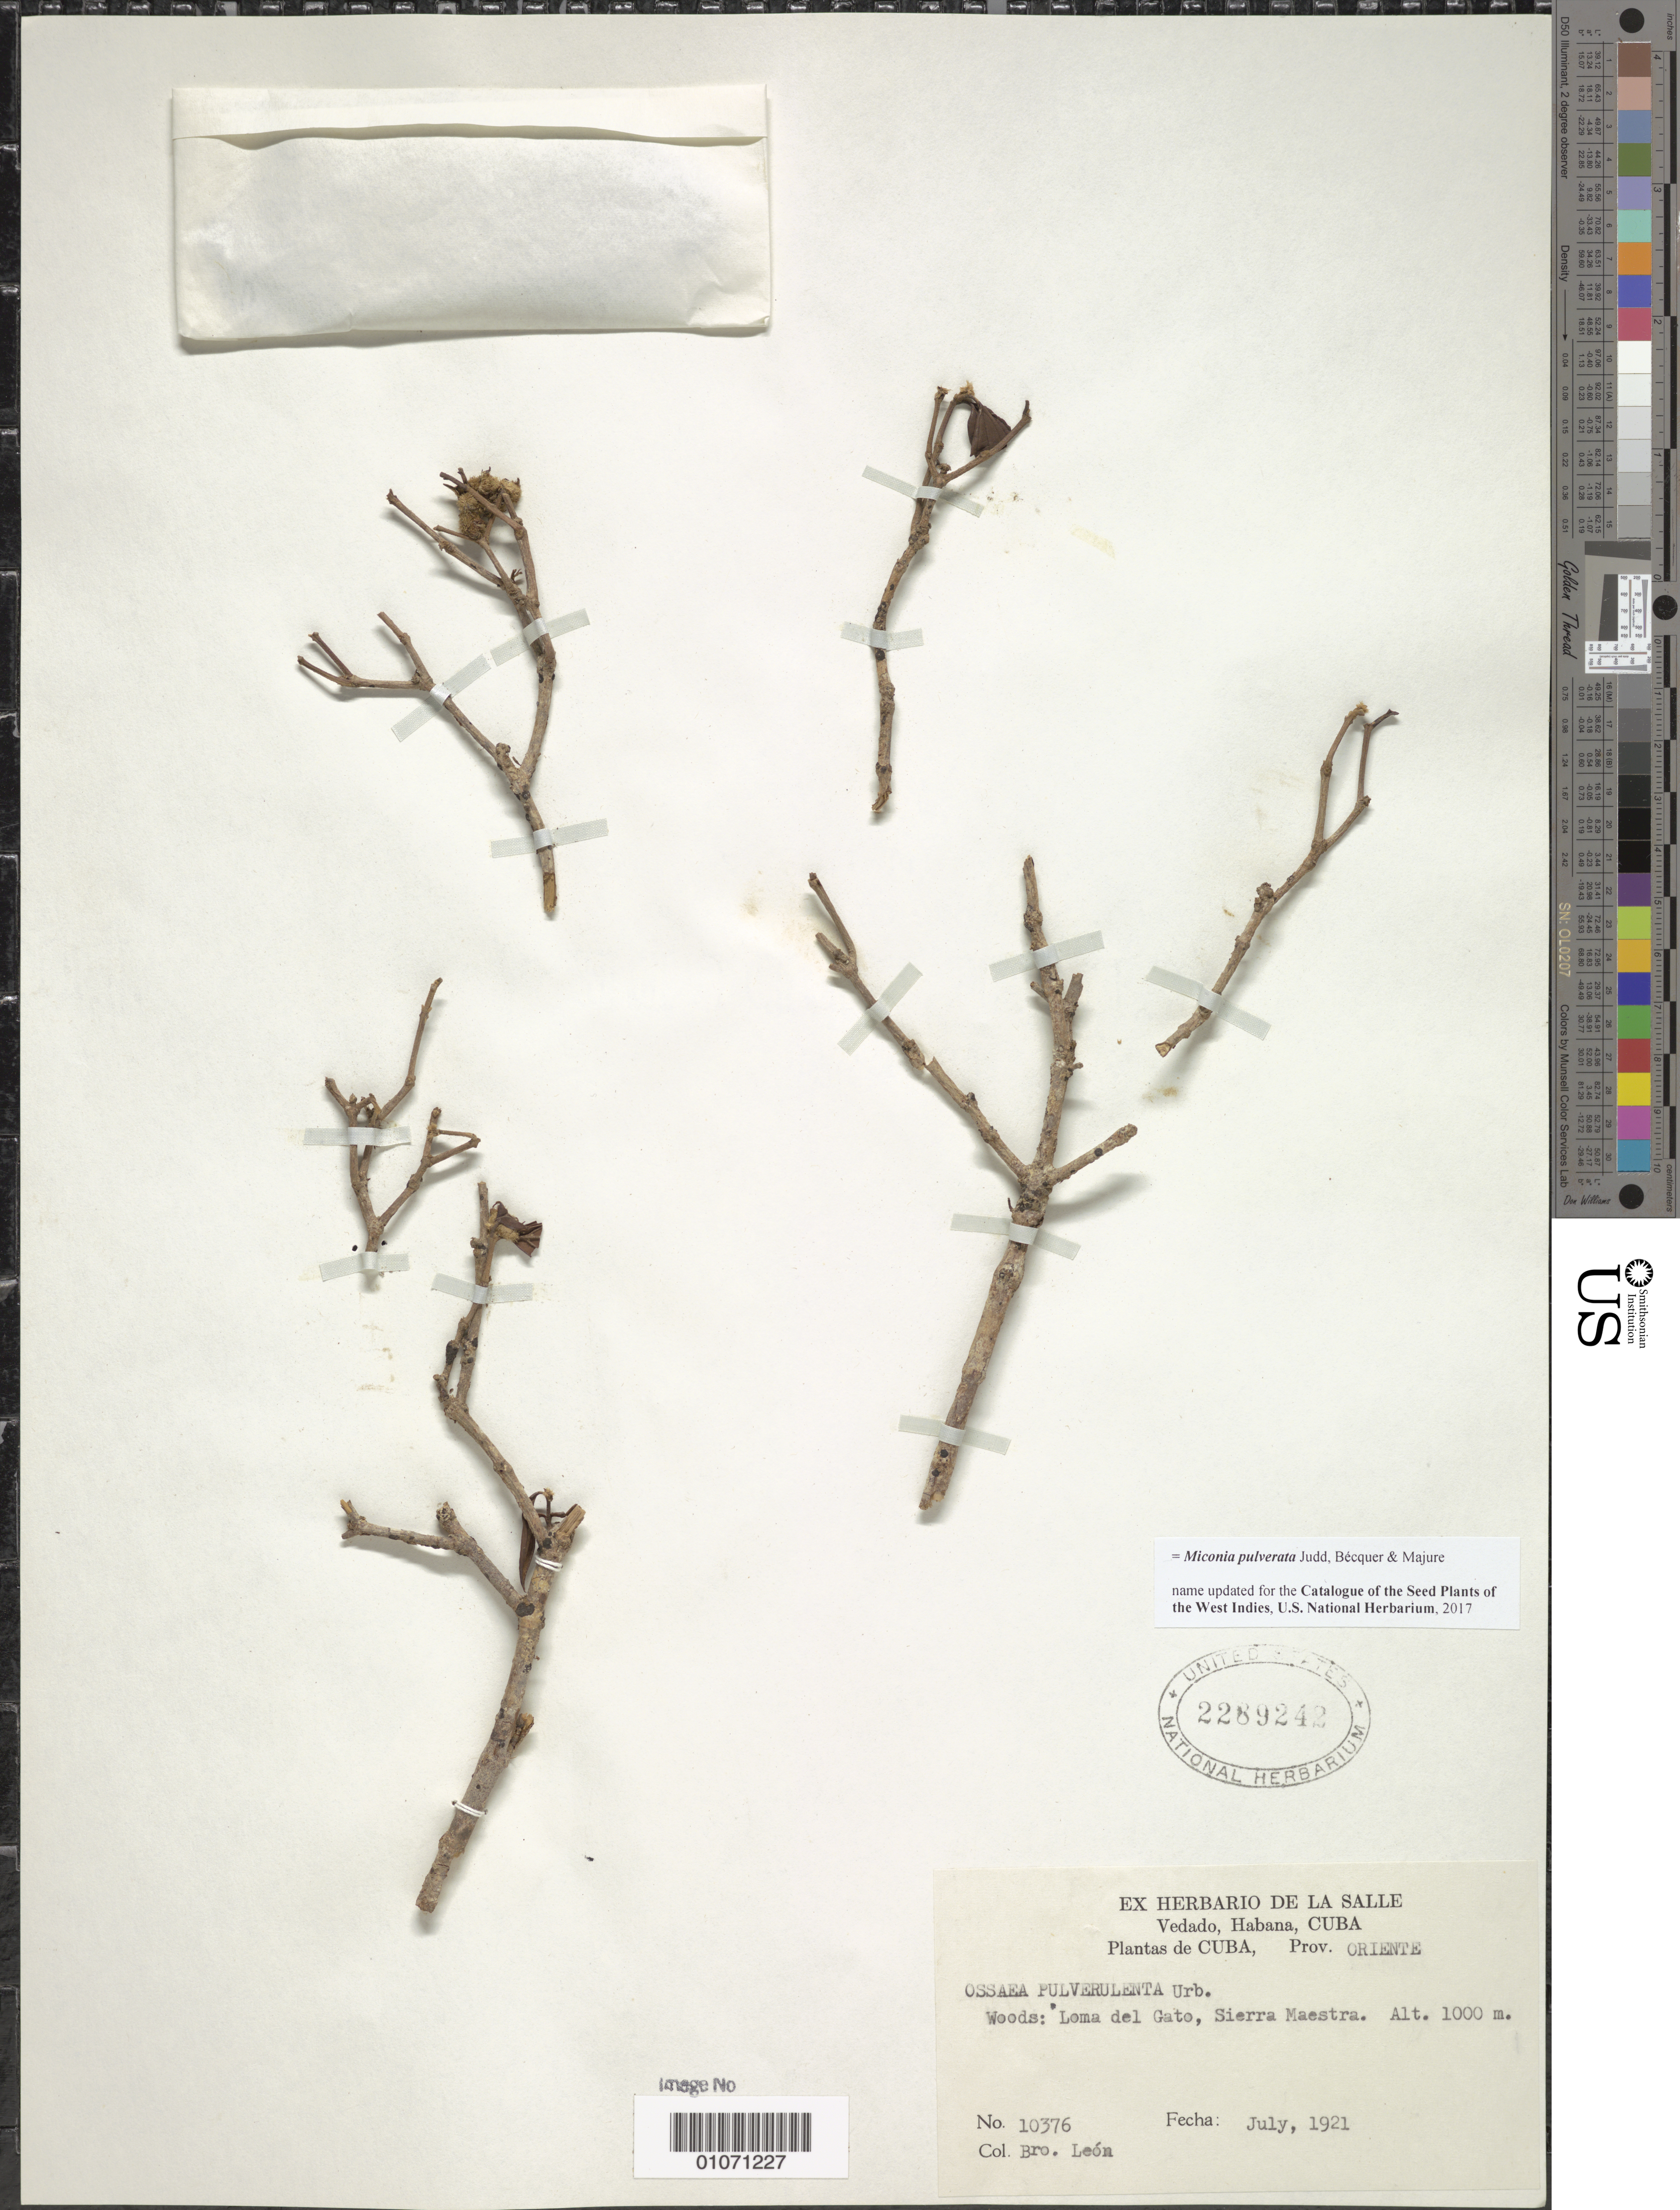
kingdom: Plantae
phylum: Tracheophyta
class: Magnoliopsida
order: Myrtales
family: Melastomataceae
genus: Miconia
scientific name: Miconia pulverata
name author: Judd et al.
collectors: Bro. León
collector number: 10376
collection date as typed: Jul 1921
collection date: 1921-07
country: Cuba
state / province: Oriente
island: Cuba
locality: Sierra Maestra, Loma del Gato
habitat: Woods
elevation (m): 1000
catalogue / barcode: US 2289242